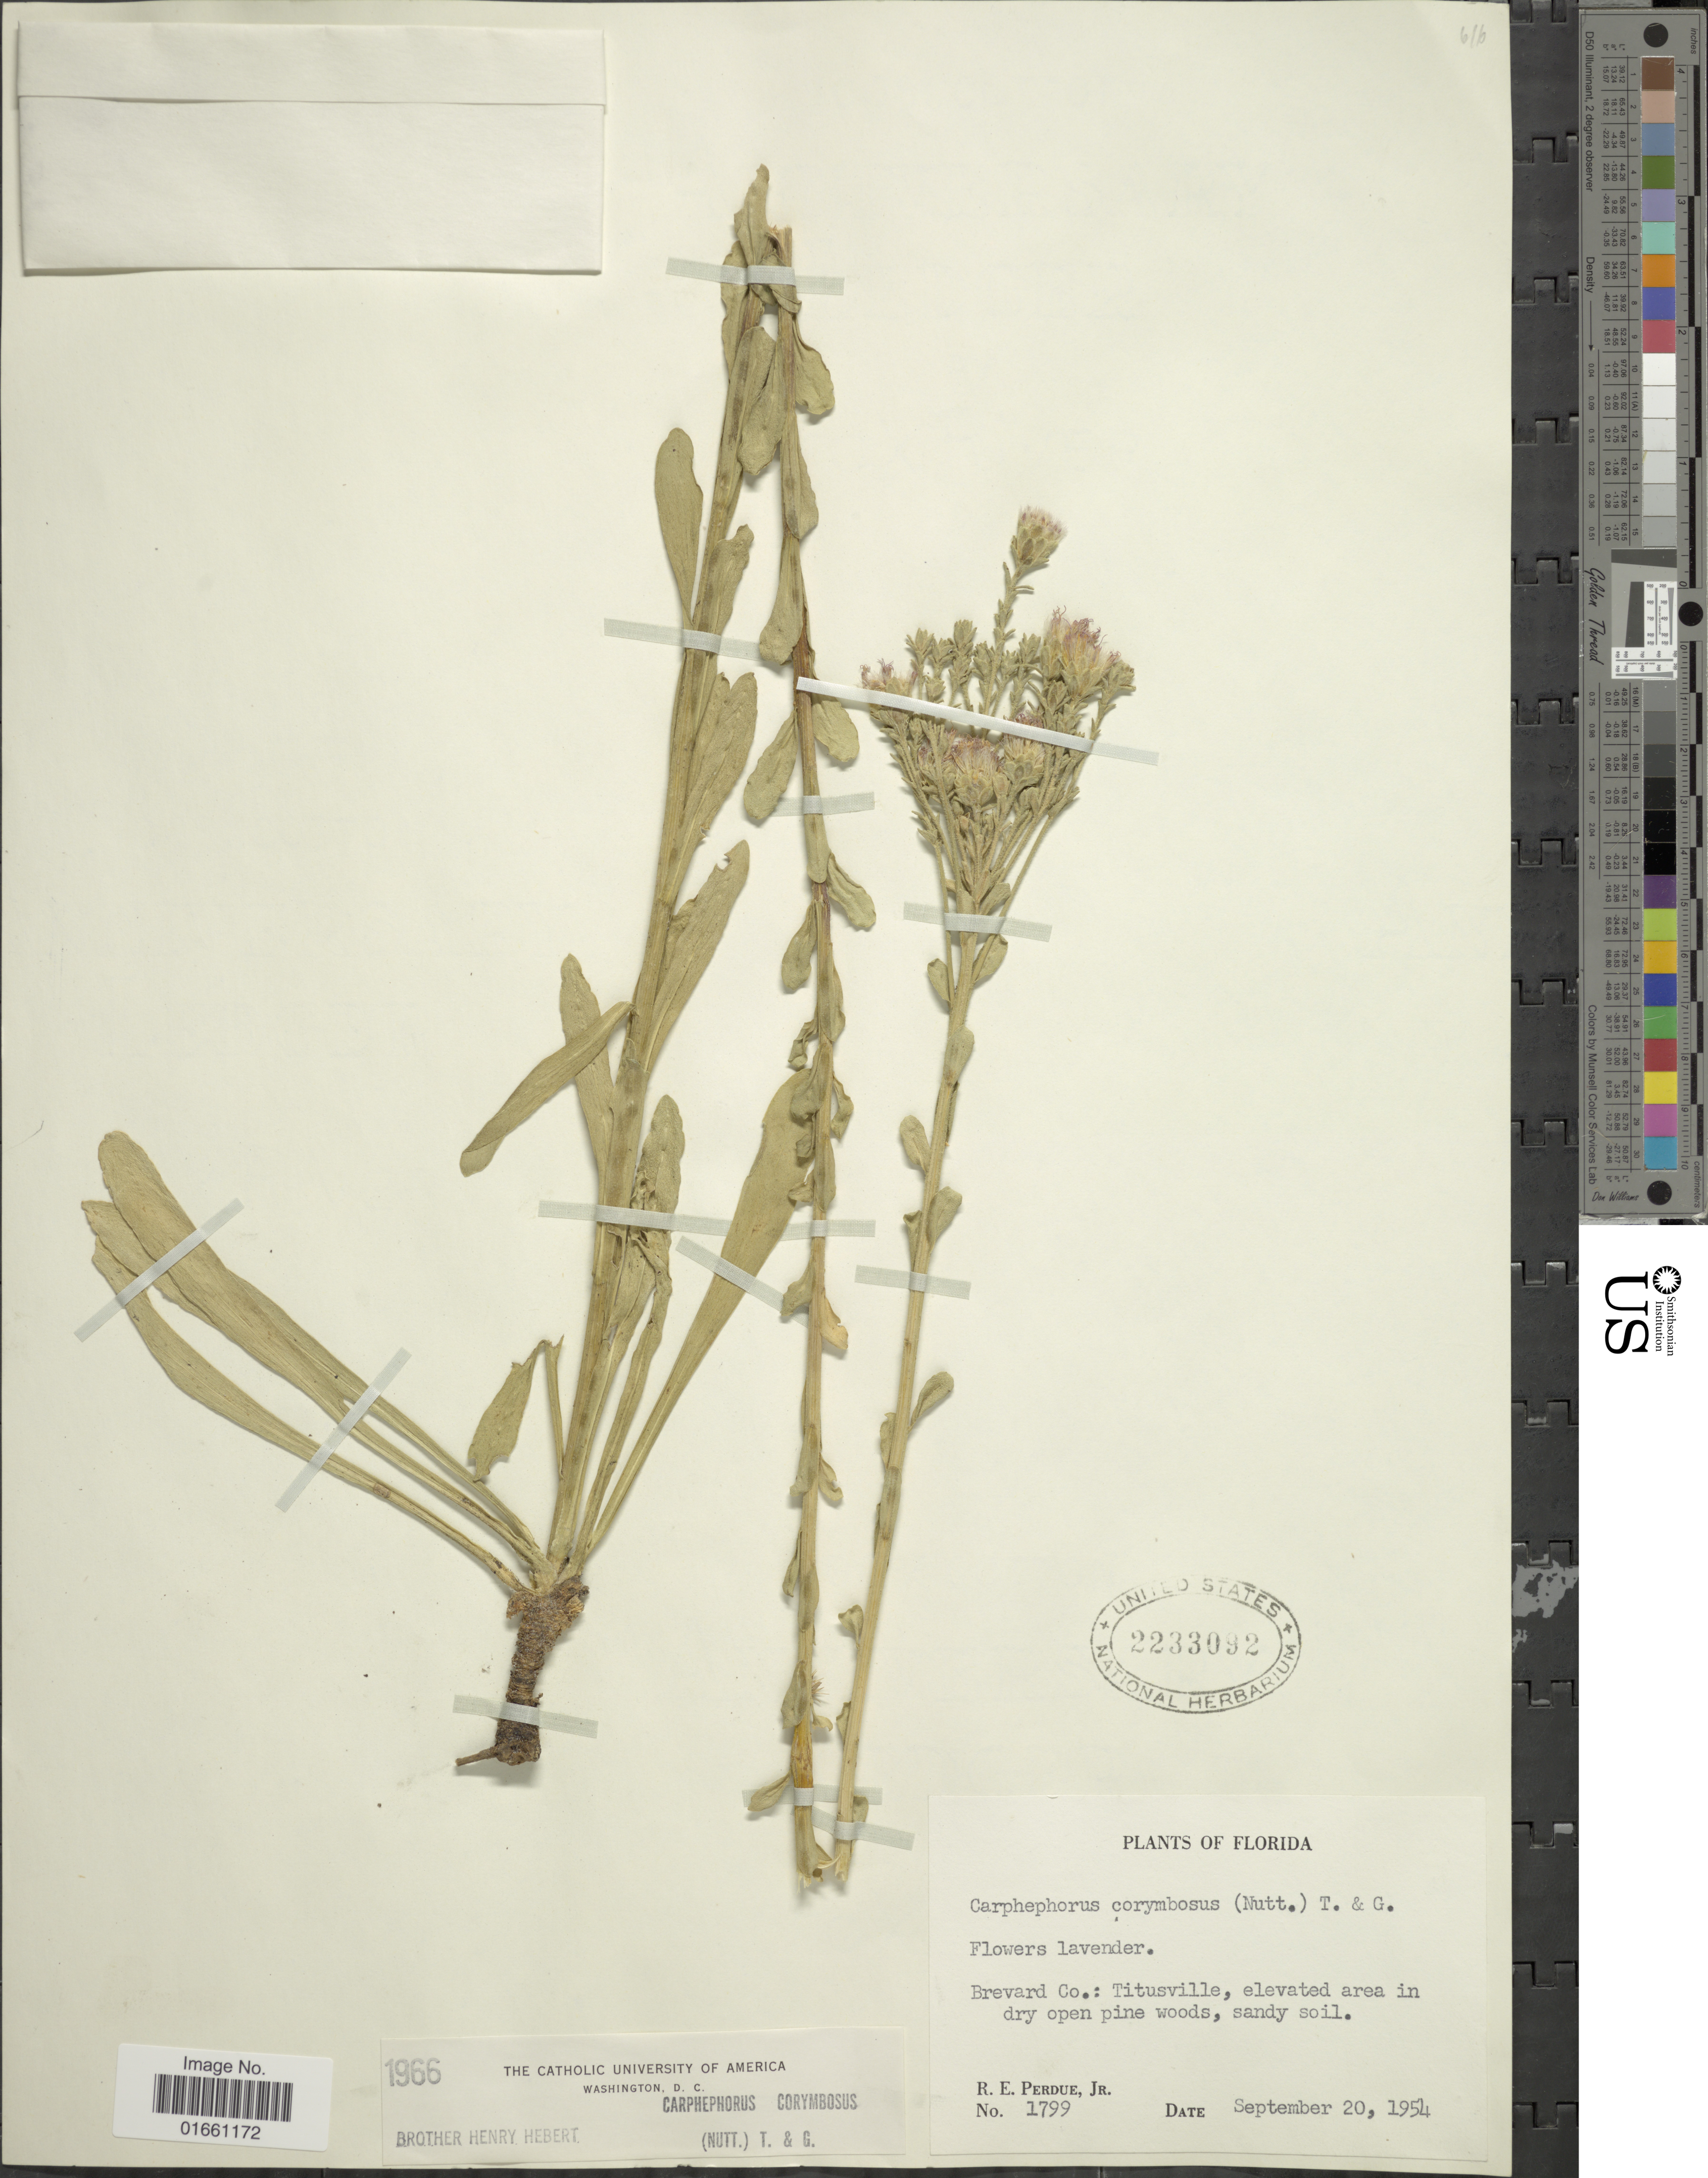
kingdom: Plantae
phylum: Tracheophyta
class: Magnoliopsida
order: Asterales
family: Asteraceae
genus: Carphephorus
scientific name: Carphephorus corymbosus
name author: (Nutt.) Torr. & A. Gray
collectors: R. E. Perdue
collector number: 1799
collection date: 1954-09-20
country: United States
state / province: Florida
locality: Brevard Co.: Titusville, Elevated area in dry open pine woods.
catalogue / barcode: US 2233092